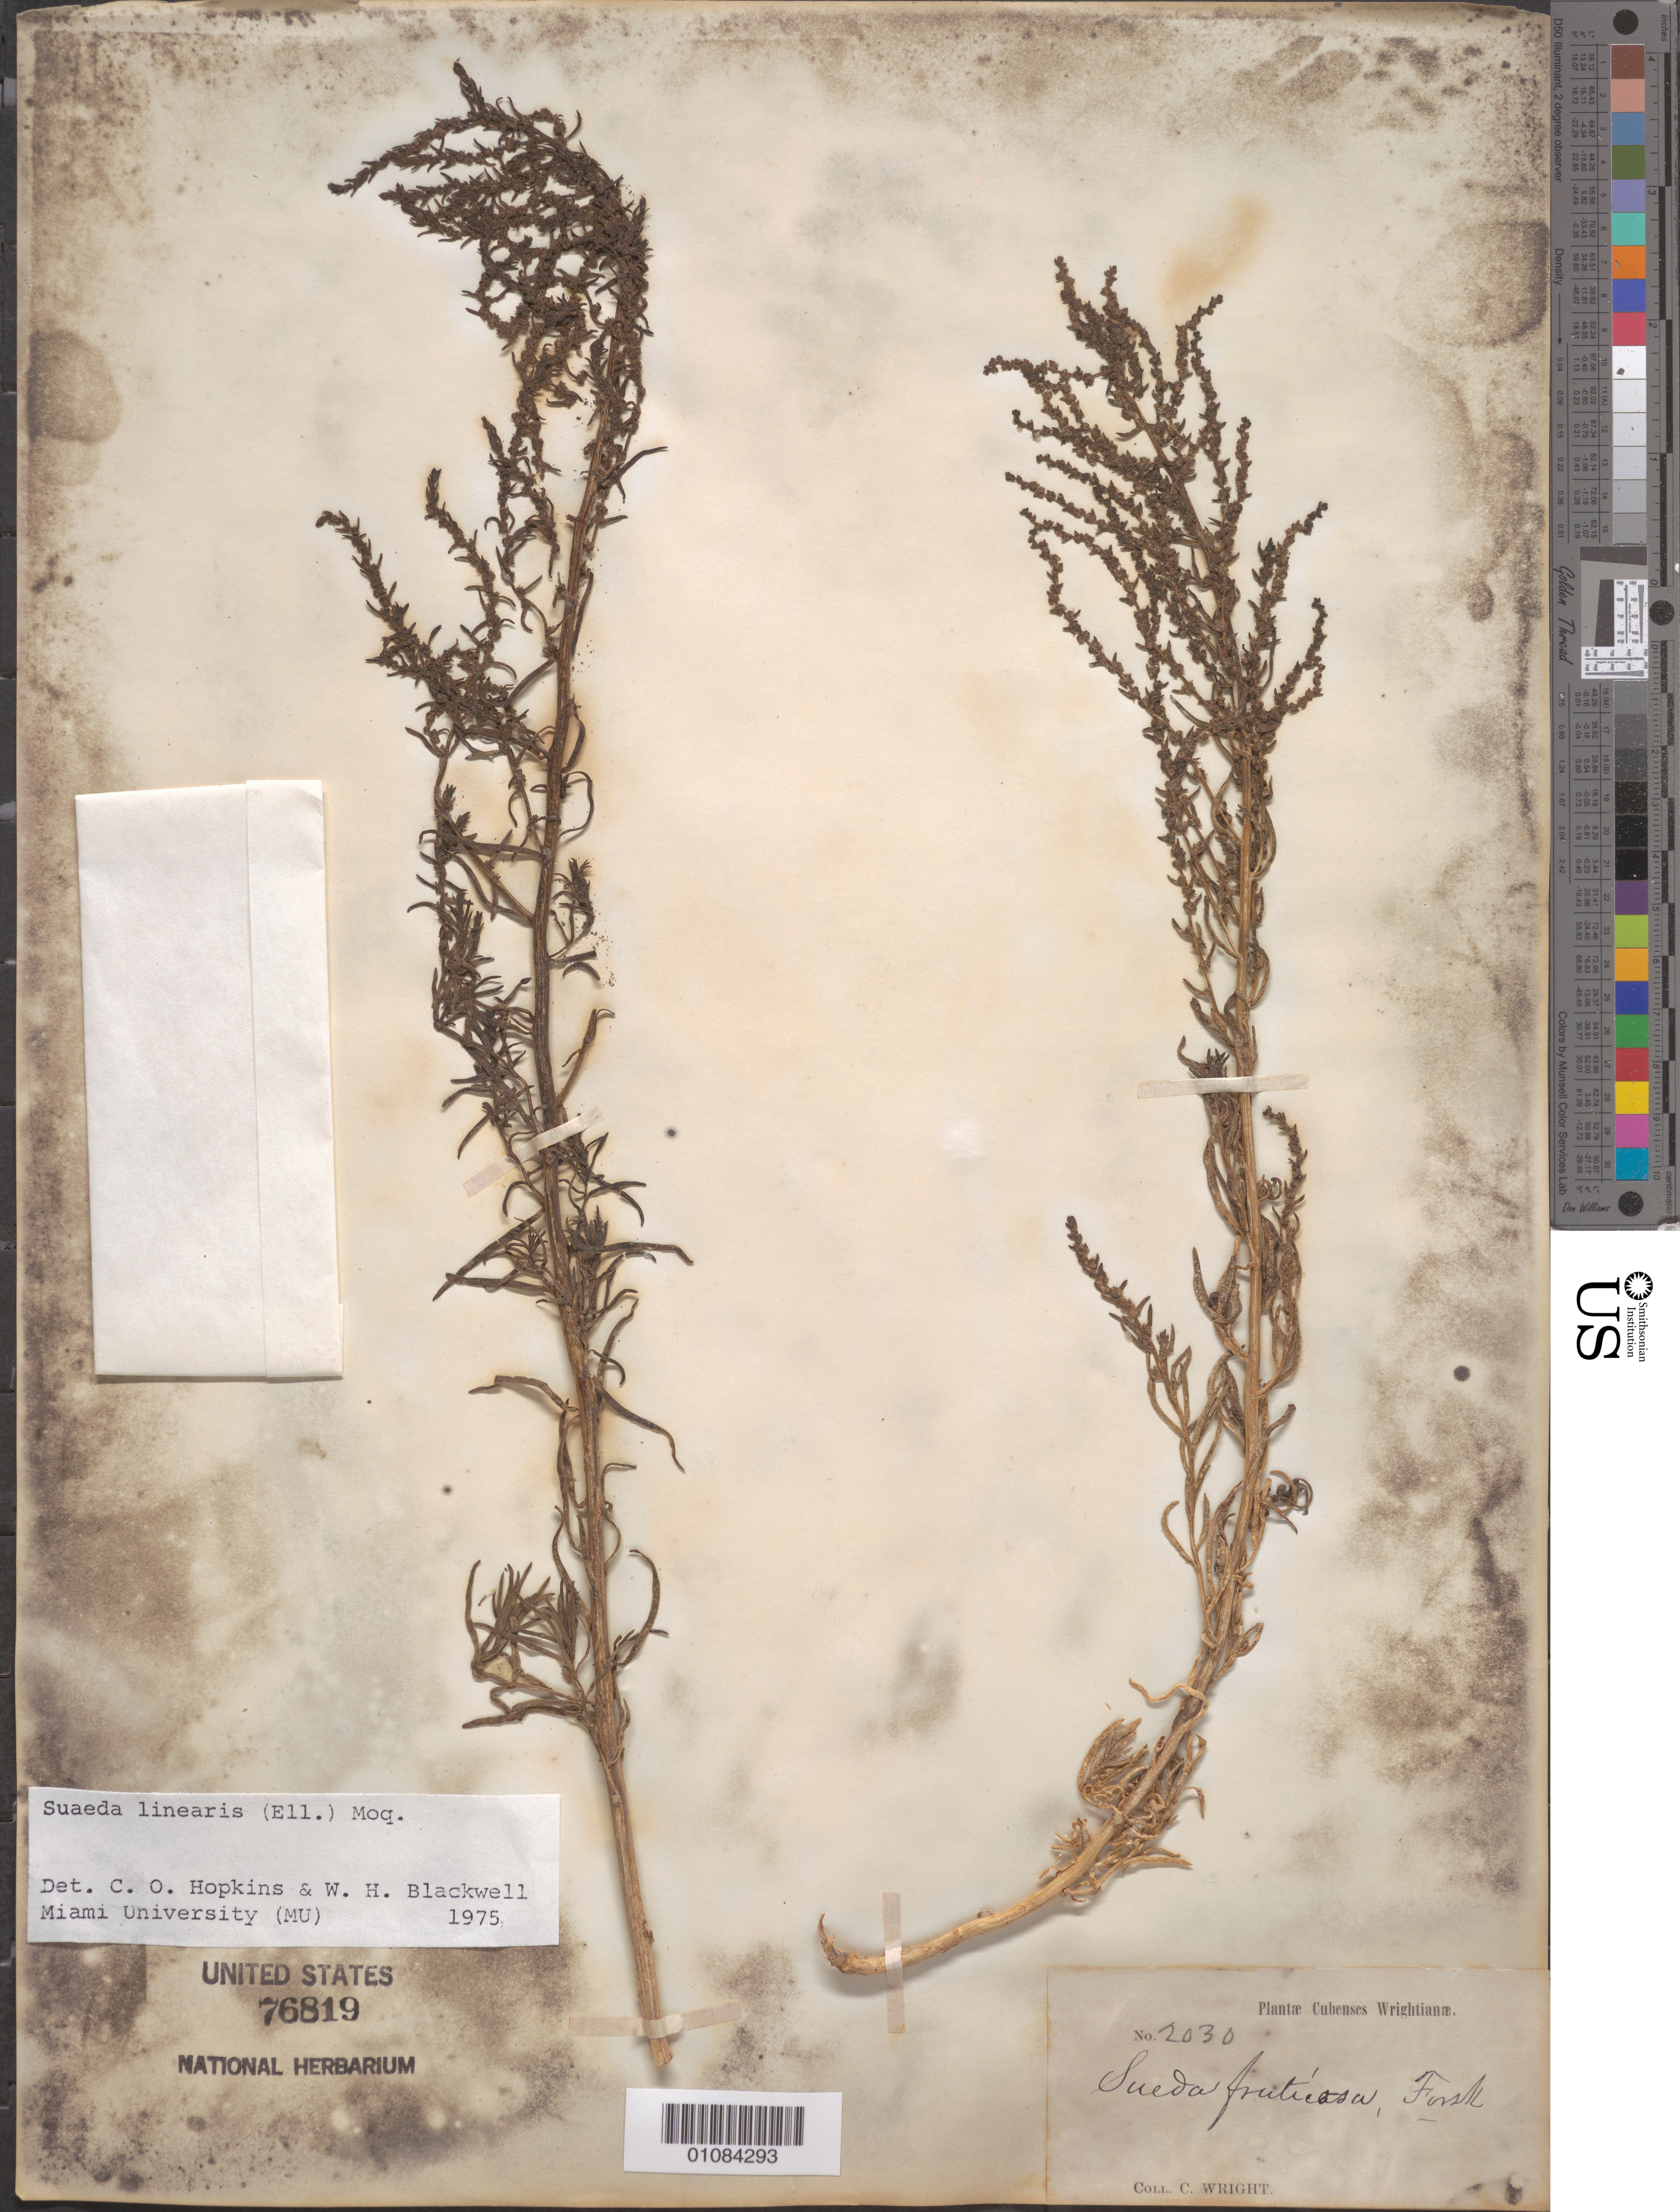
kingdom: Plantae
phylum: Tracheophyta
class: Magnoliopsida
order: Caryophyllales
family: Amaranthaceae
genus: Suaeda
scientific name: Suaeda linearis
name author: (Elliott) Moq.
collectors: C. Wright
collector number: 2030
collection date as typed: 1800 to 1899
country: Cuba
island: Cuba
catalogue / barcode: US 76819